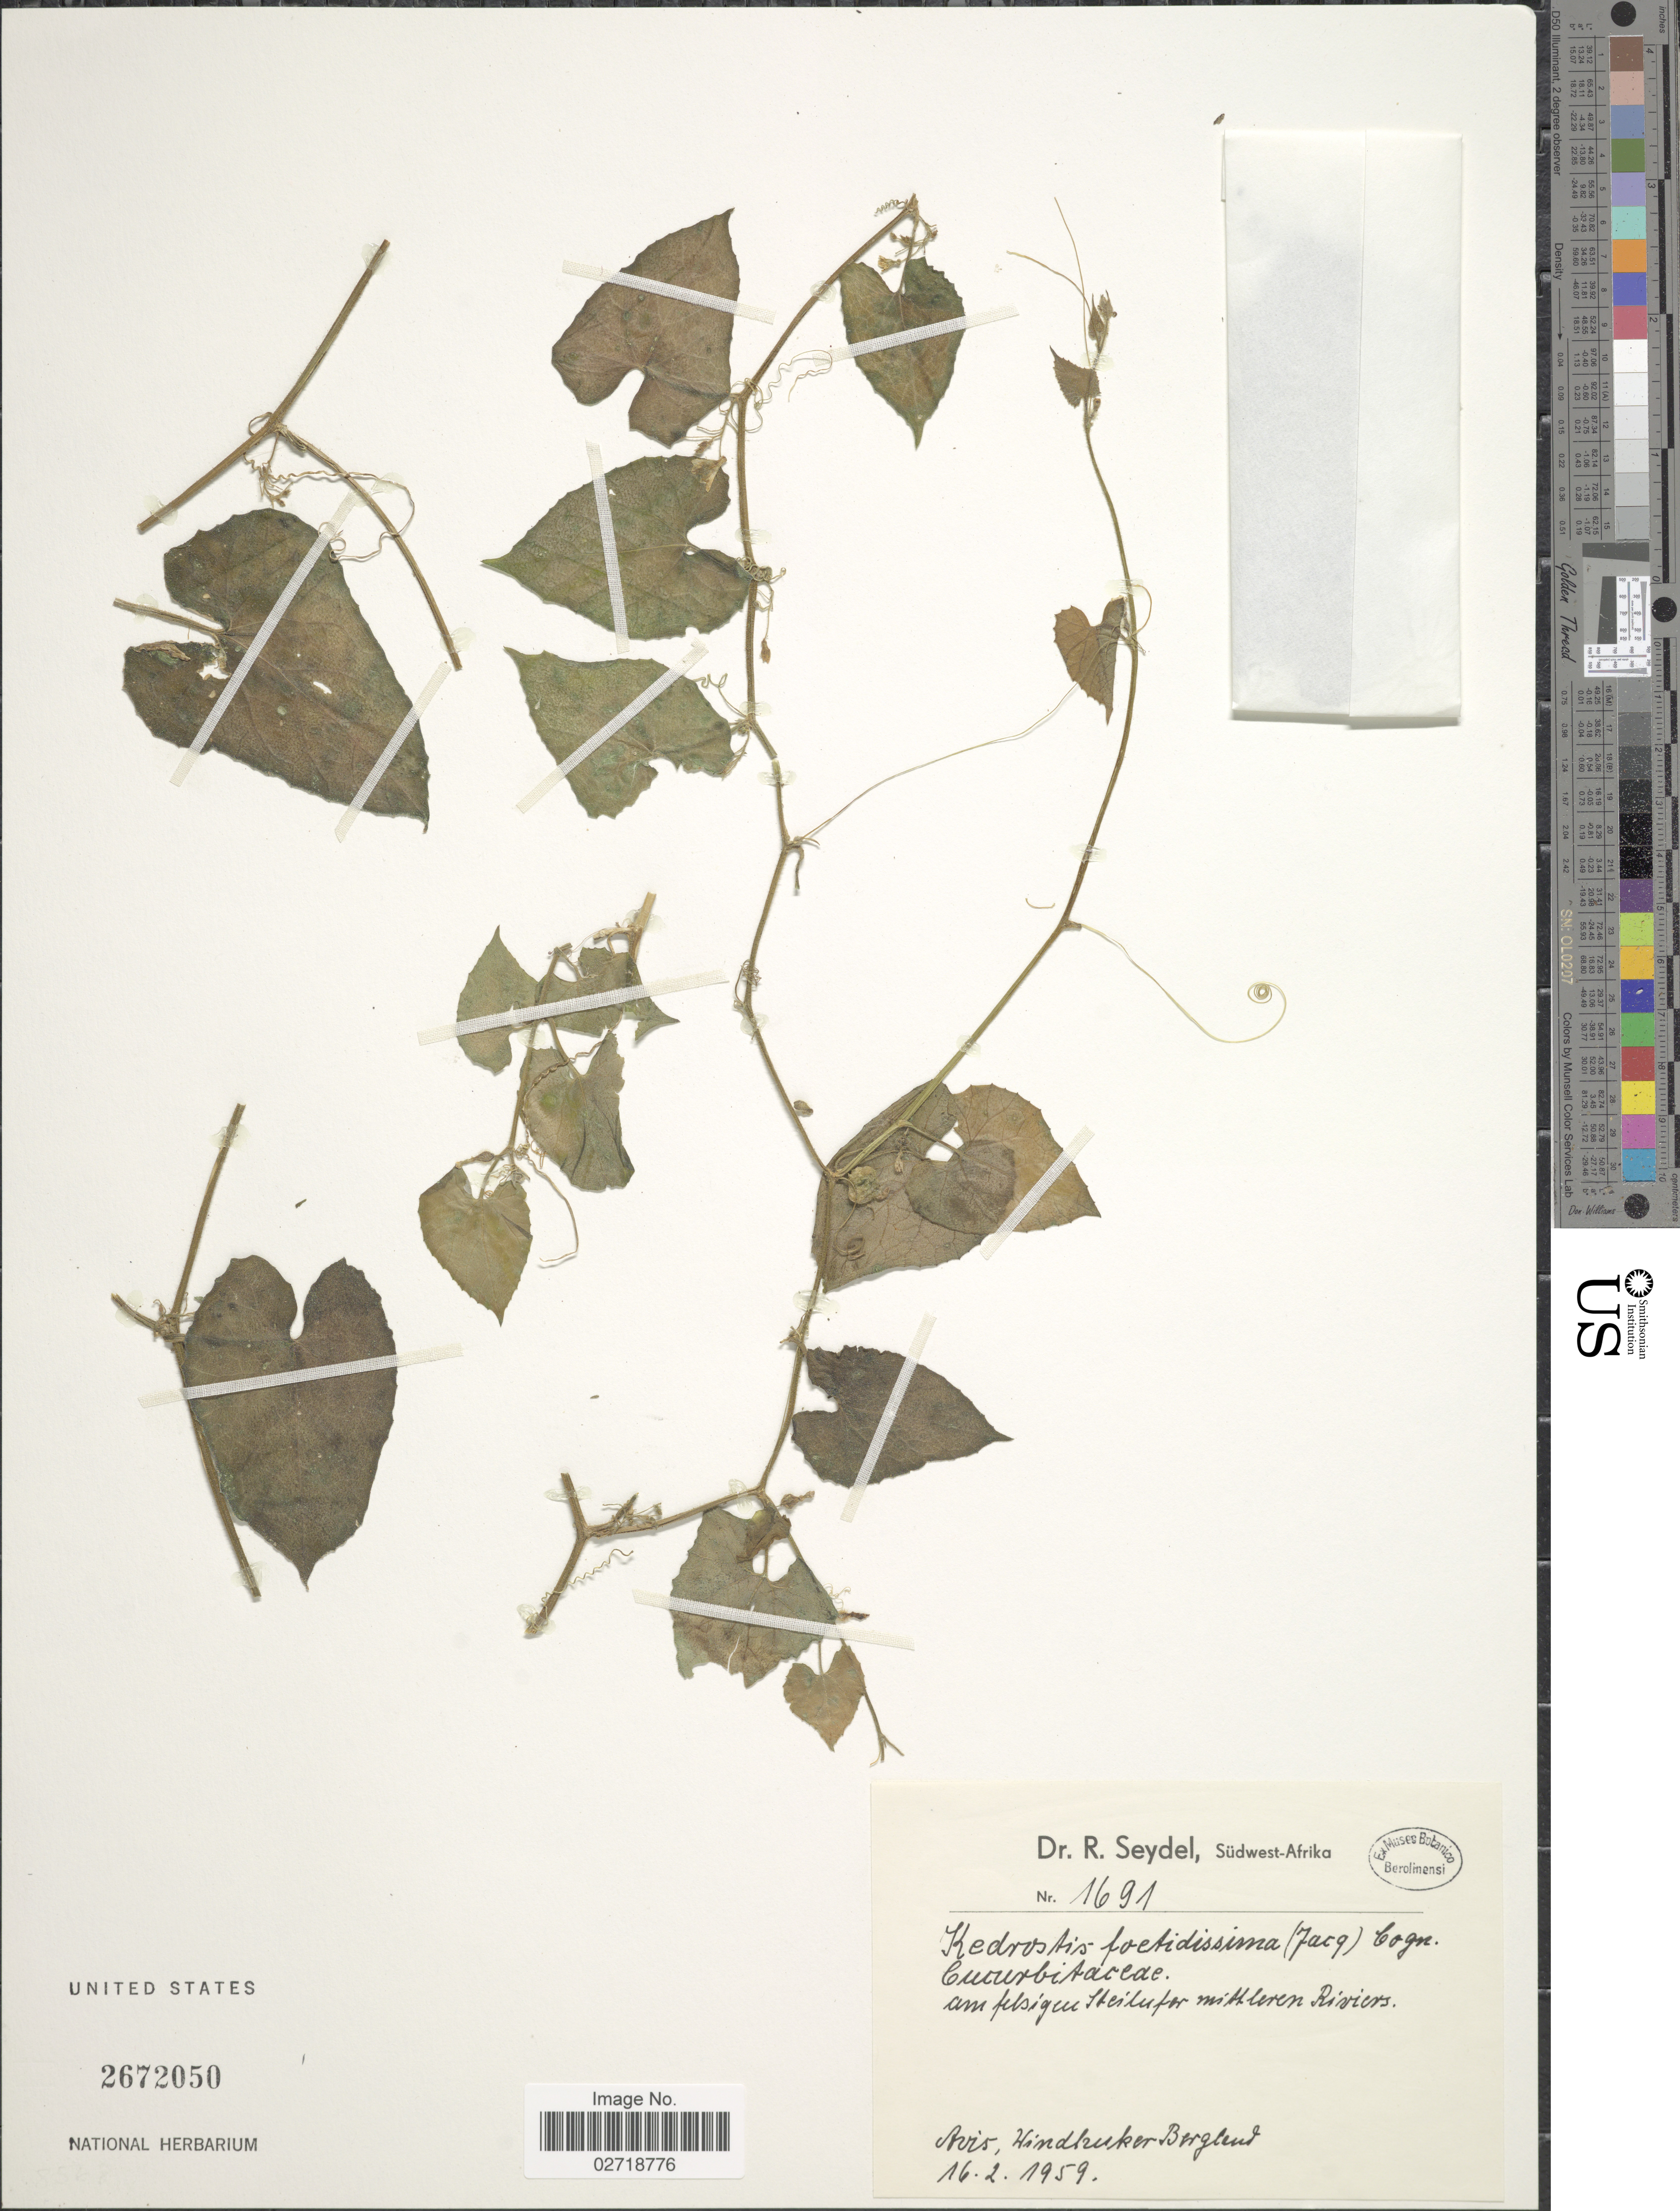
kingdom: Plantae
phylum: Tracheophyta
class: Magnoliopsida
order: Cucurbitales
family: Cucurbitaceae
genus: Kedrostis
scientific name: Kedrostis foetidissima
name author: (Jacq.) Cogn.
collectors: R. Seydel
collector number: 1691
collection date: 1959-02-16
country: Namibia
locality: Sudwest-Afrika. Avis, Windhuker Bergland.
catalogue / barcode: US 2672050